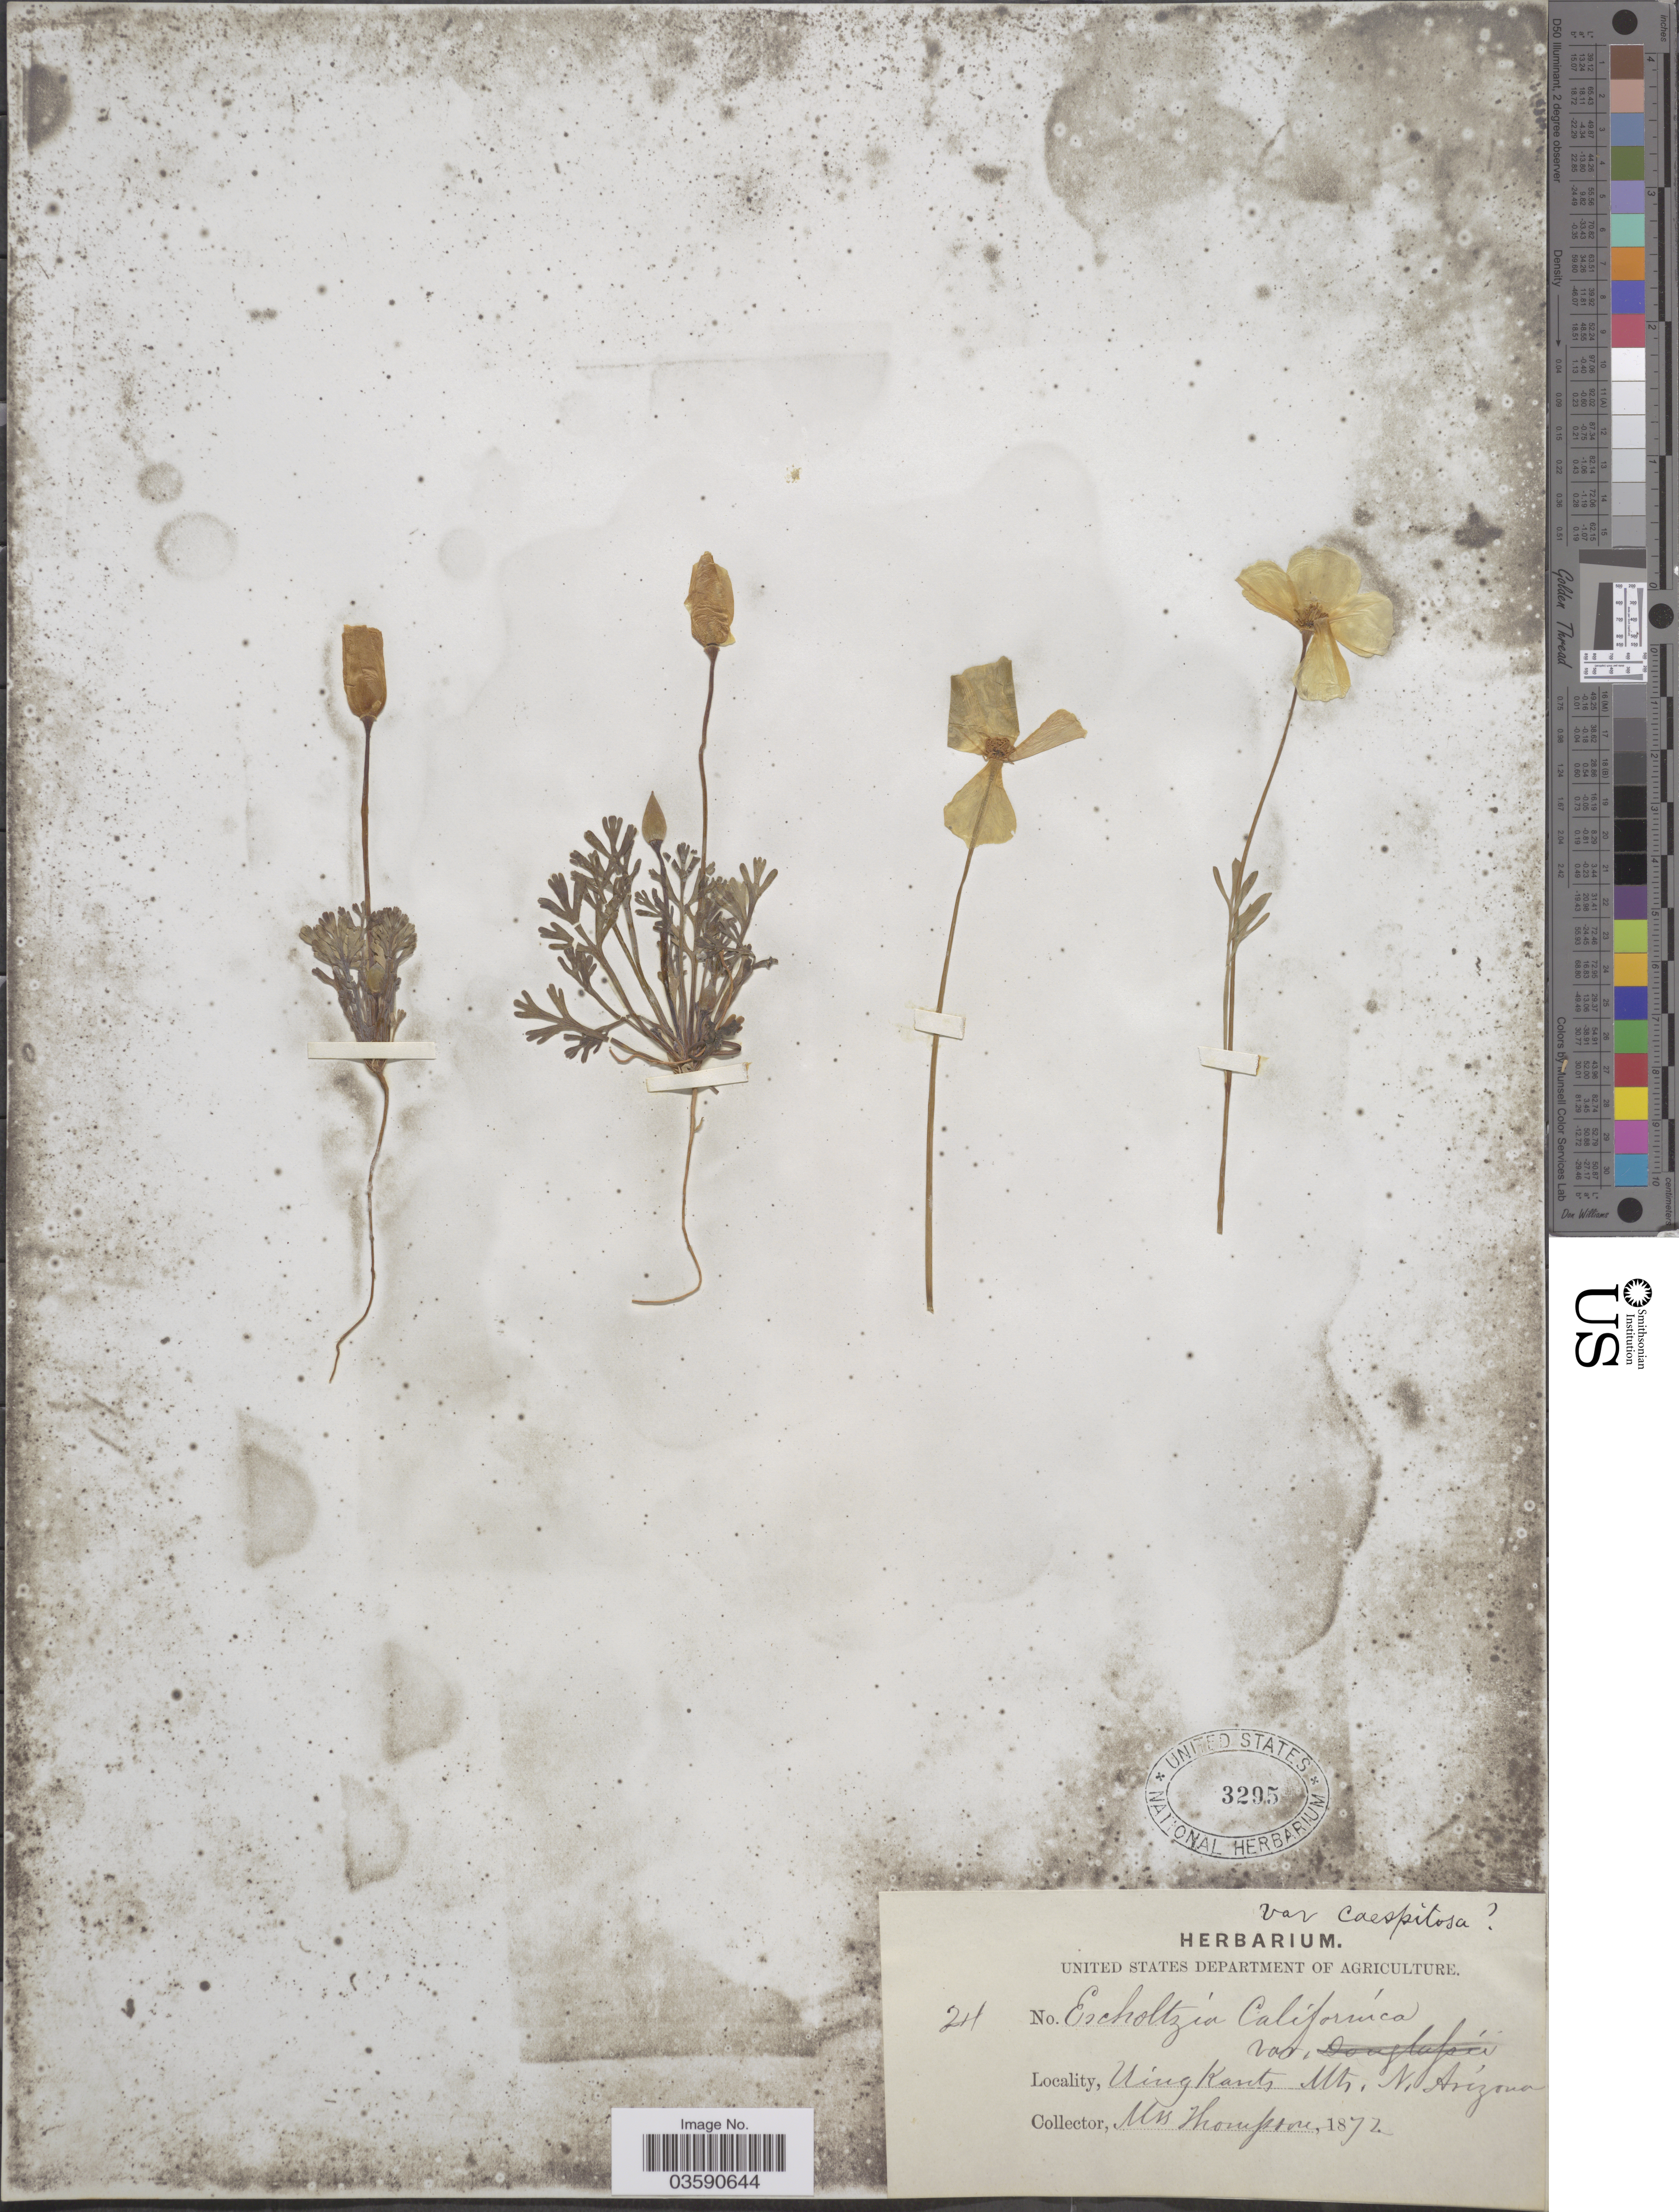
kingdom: Plantae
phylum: Tracheophyta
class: Magnoliopsida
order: Ranunculales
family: Papaveraceae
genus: Eschscholzia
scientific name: Eschscholzia mexicana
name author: Greene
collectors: Thompson, --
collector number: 24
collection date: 1872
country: United States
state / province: Arizona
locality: Uing Karets Mts., N. Arizona.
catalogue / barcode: US 3295